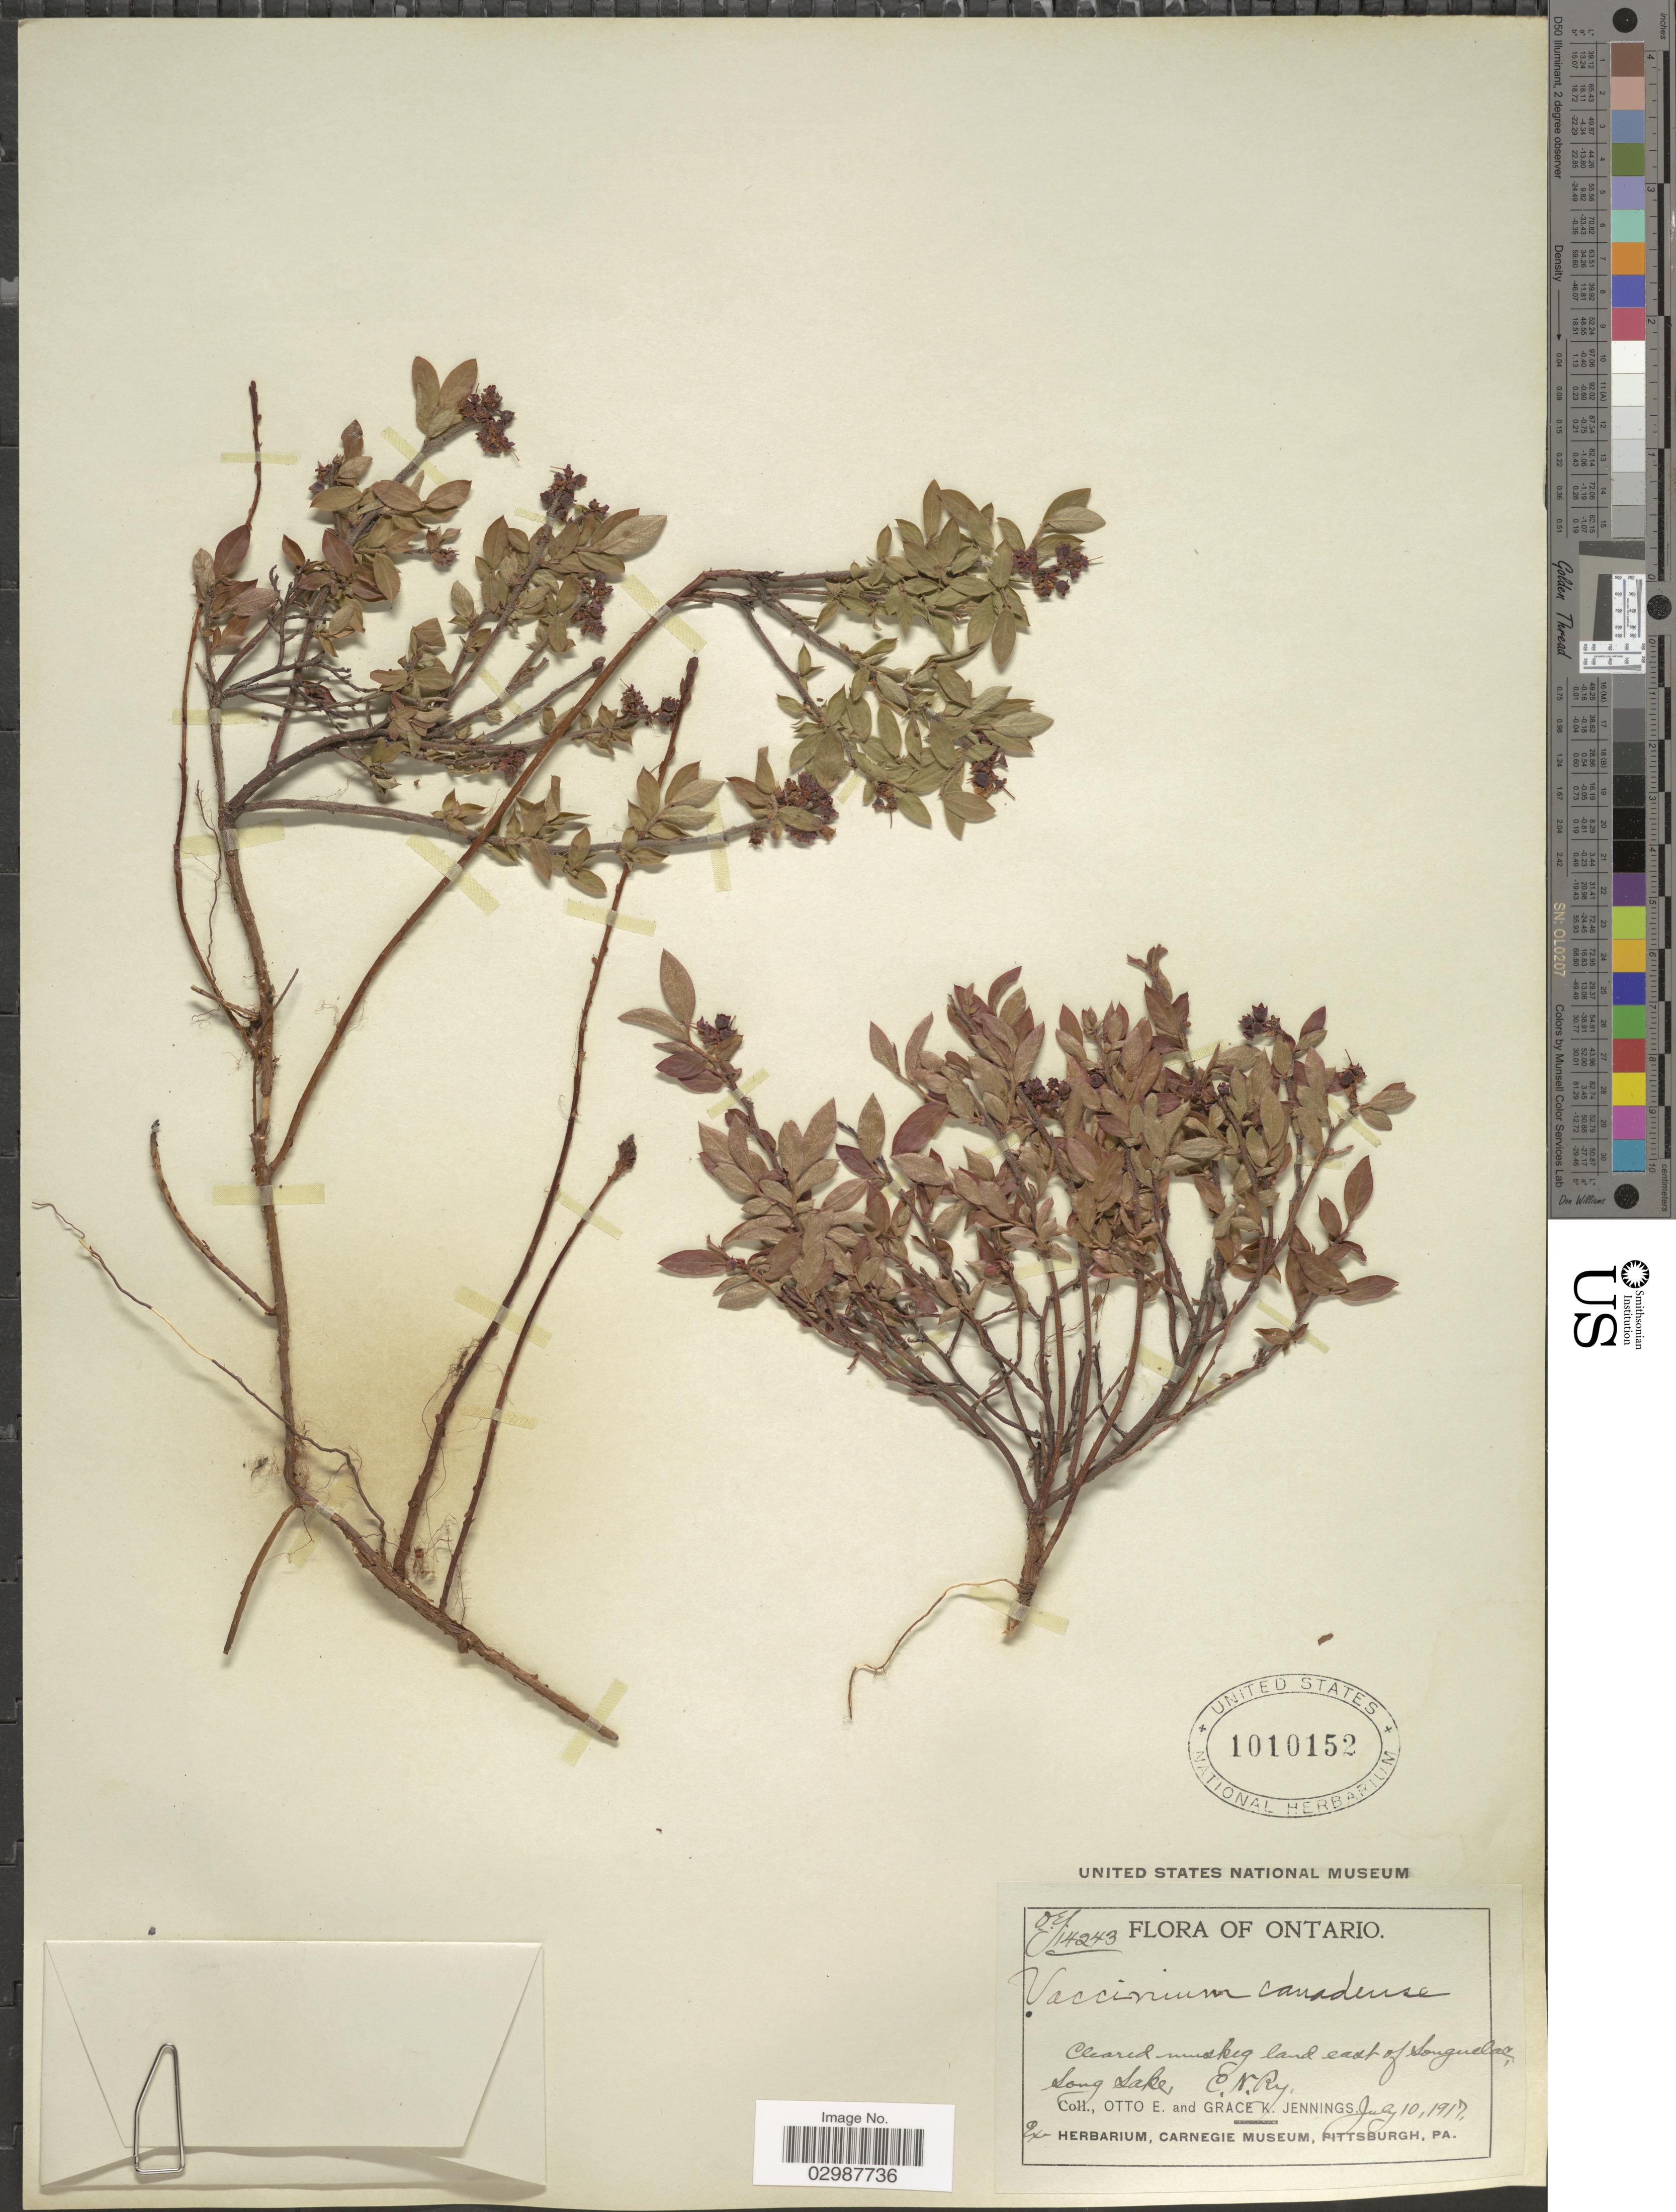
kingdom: Plantae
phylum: Tracheophyta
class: Magnoliopsida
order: Ericales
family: Ericaceae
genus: Vaccinium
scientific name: Vaccinium canadense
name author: Kalm ex Richardson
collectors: O. E. Jennings & G. K. Jennings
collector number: O.E.J.14243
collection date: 1917-07-10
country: Canada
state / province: Ontario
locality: East of Longuelac, Long Lake E. N. Ry.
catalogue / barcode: US 1010152